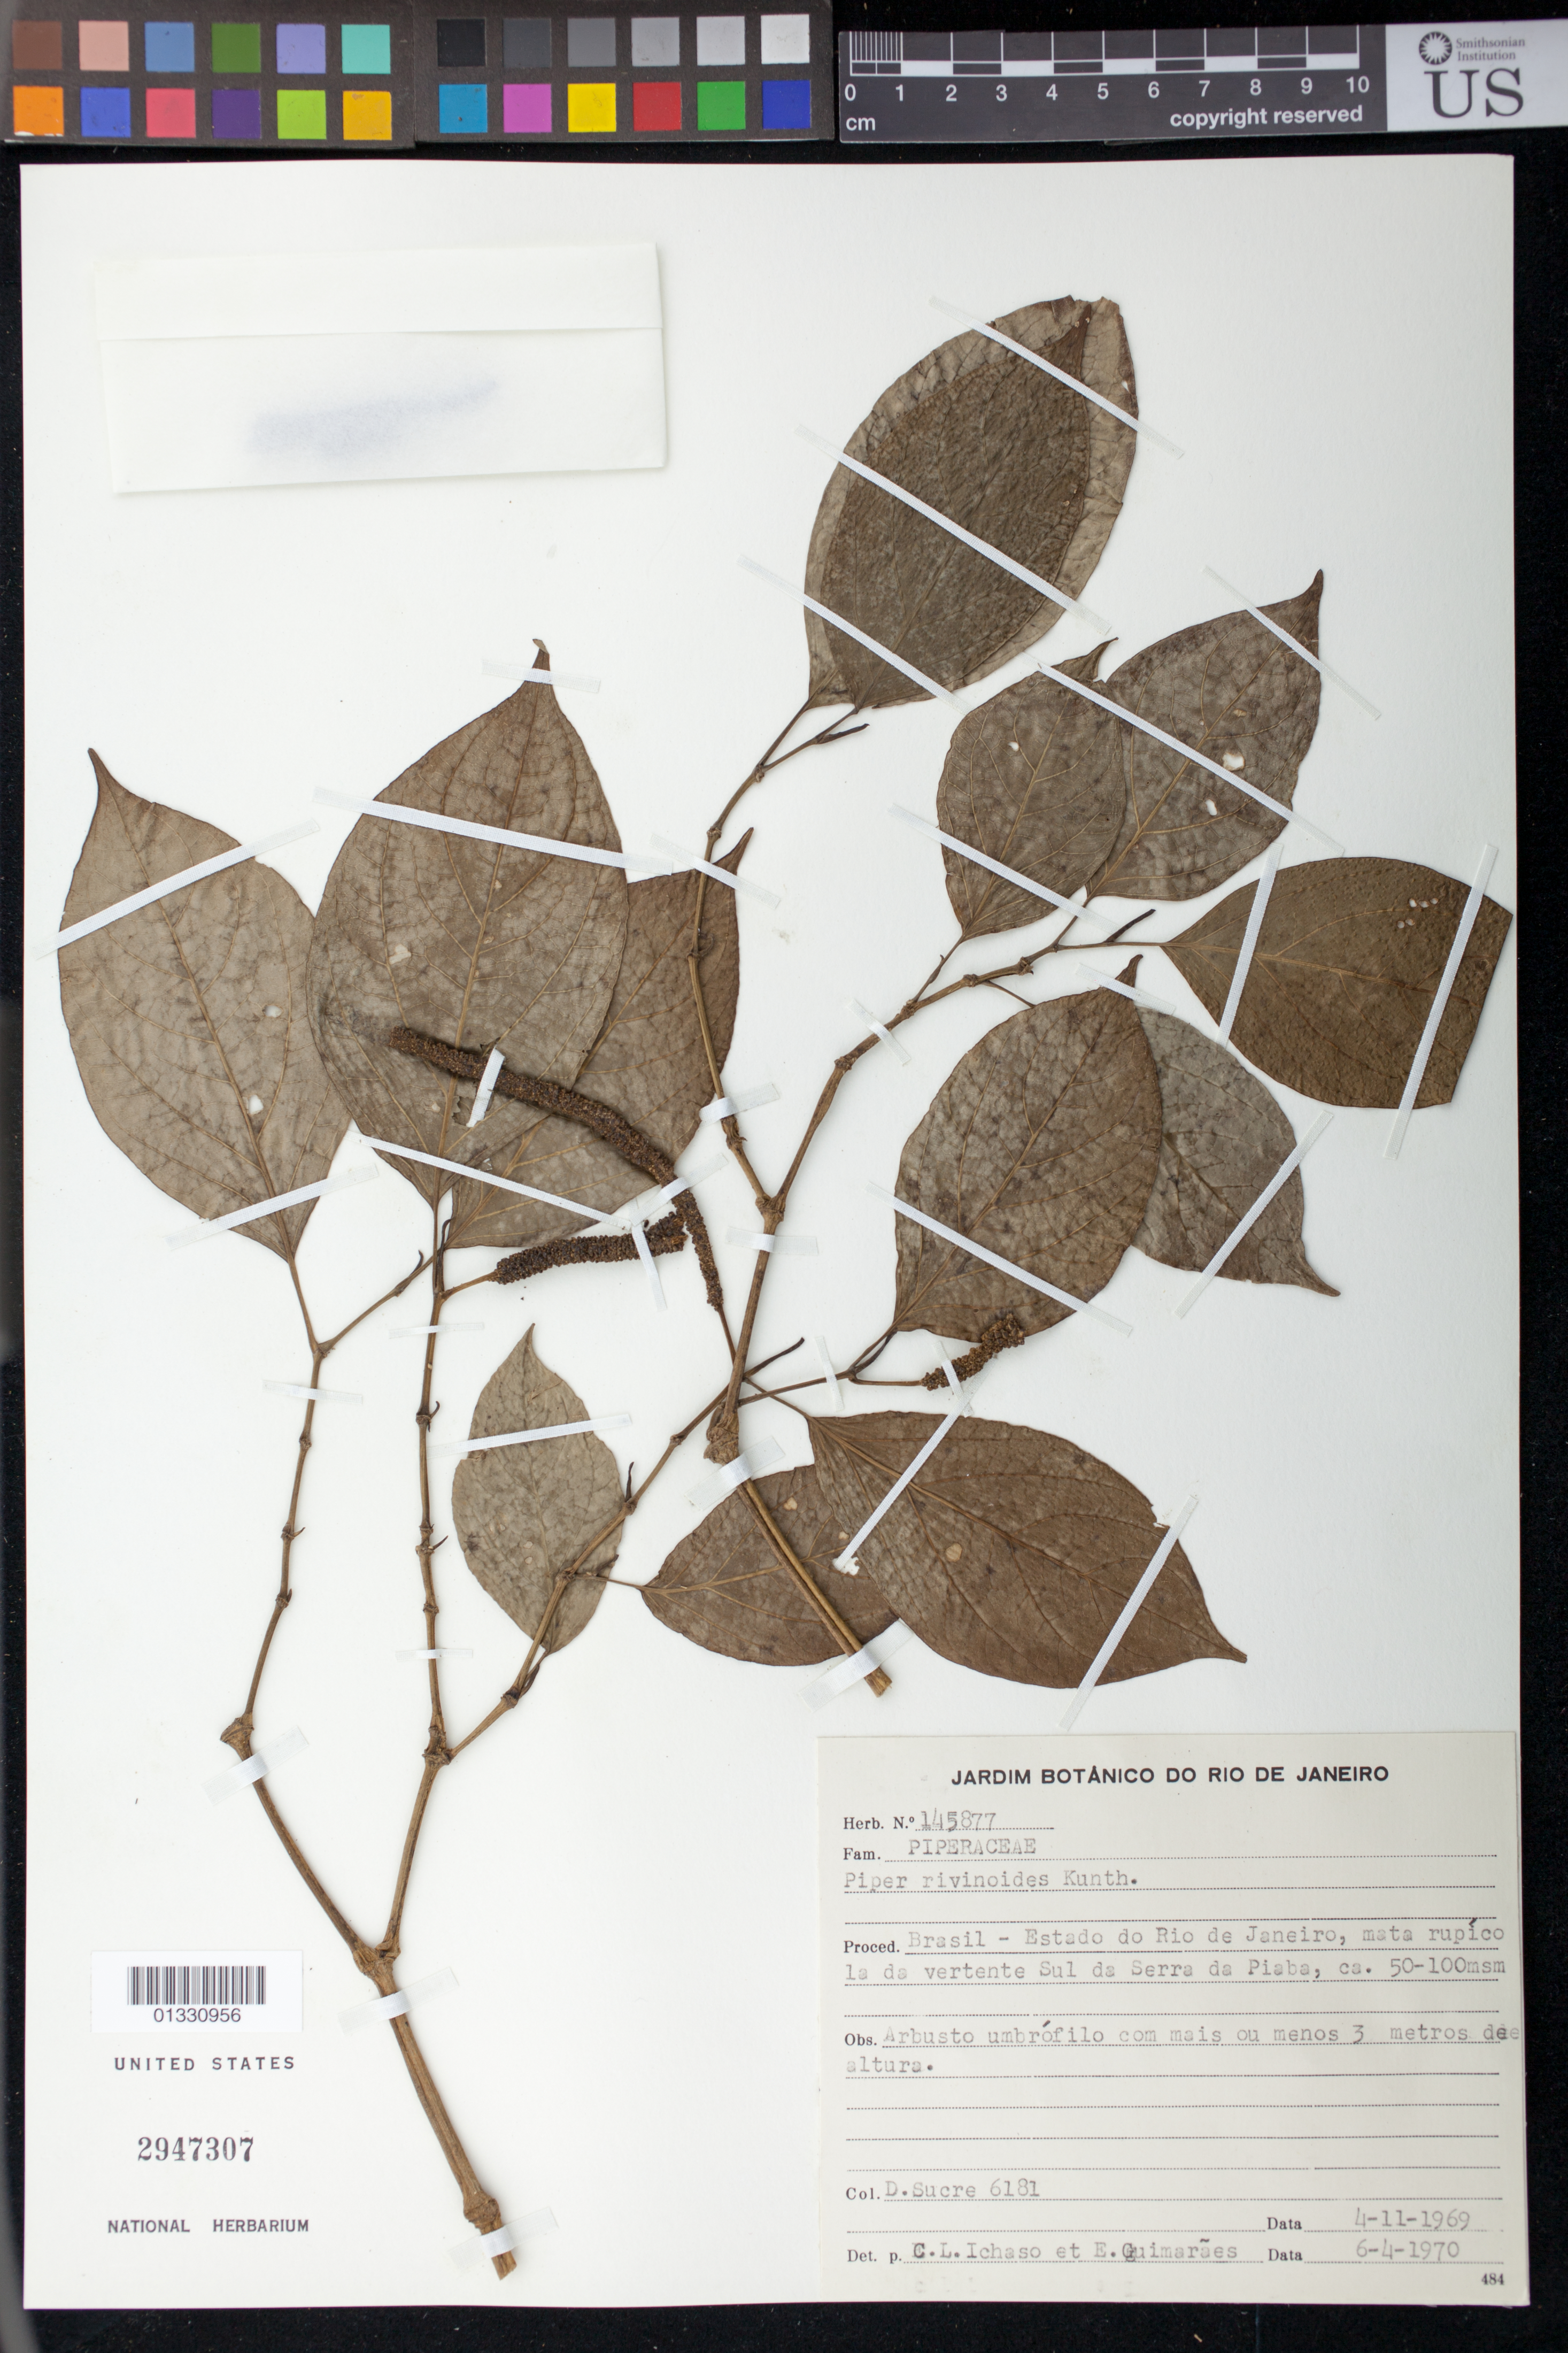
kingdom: Plantae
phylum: Tracheophyta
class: Magnoliopsida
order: Piperales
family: Piperaceae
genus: Piper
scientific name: Piper rivinoides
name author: Kunth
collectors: D. Sucre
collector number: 6181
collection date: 1969-11-04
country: Brazil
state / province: Rio de Janeiro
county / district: Rio de Janeiro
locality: Vertente Sul da Serra da Piaba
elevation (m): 50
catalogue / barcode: US 2947307